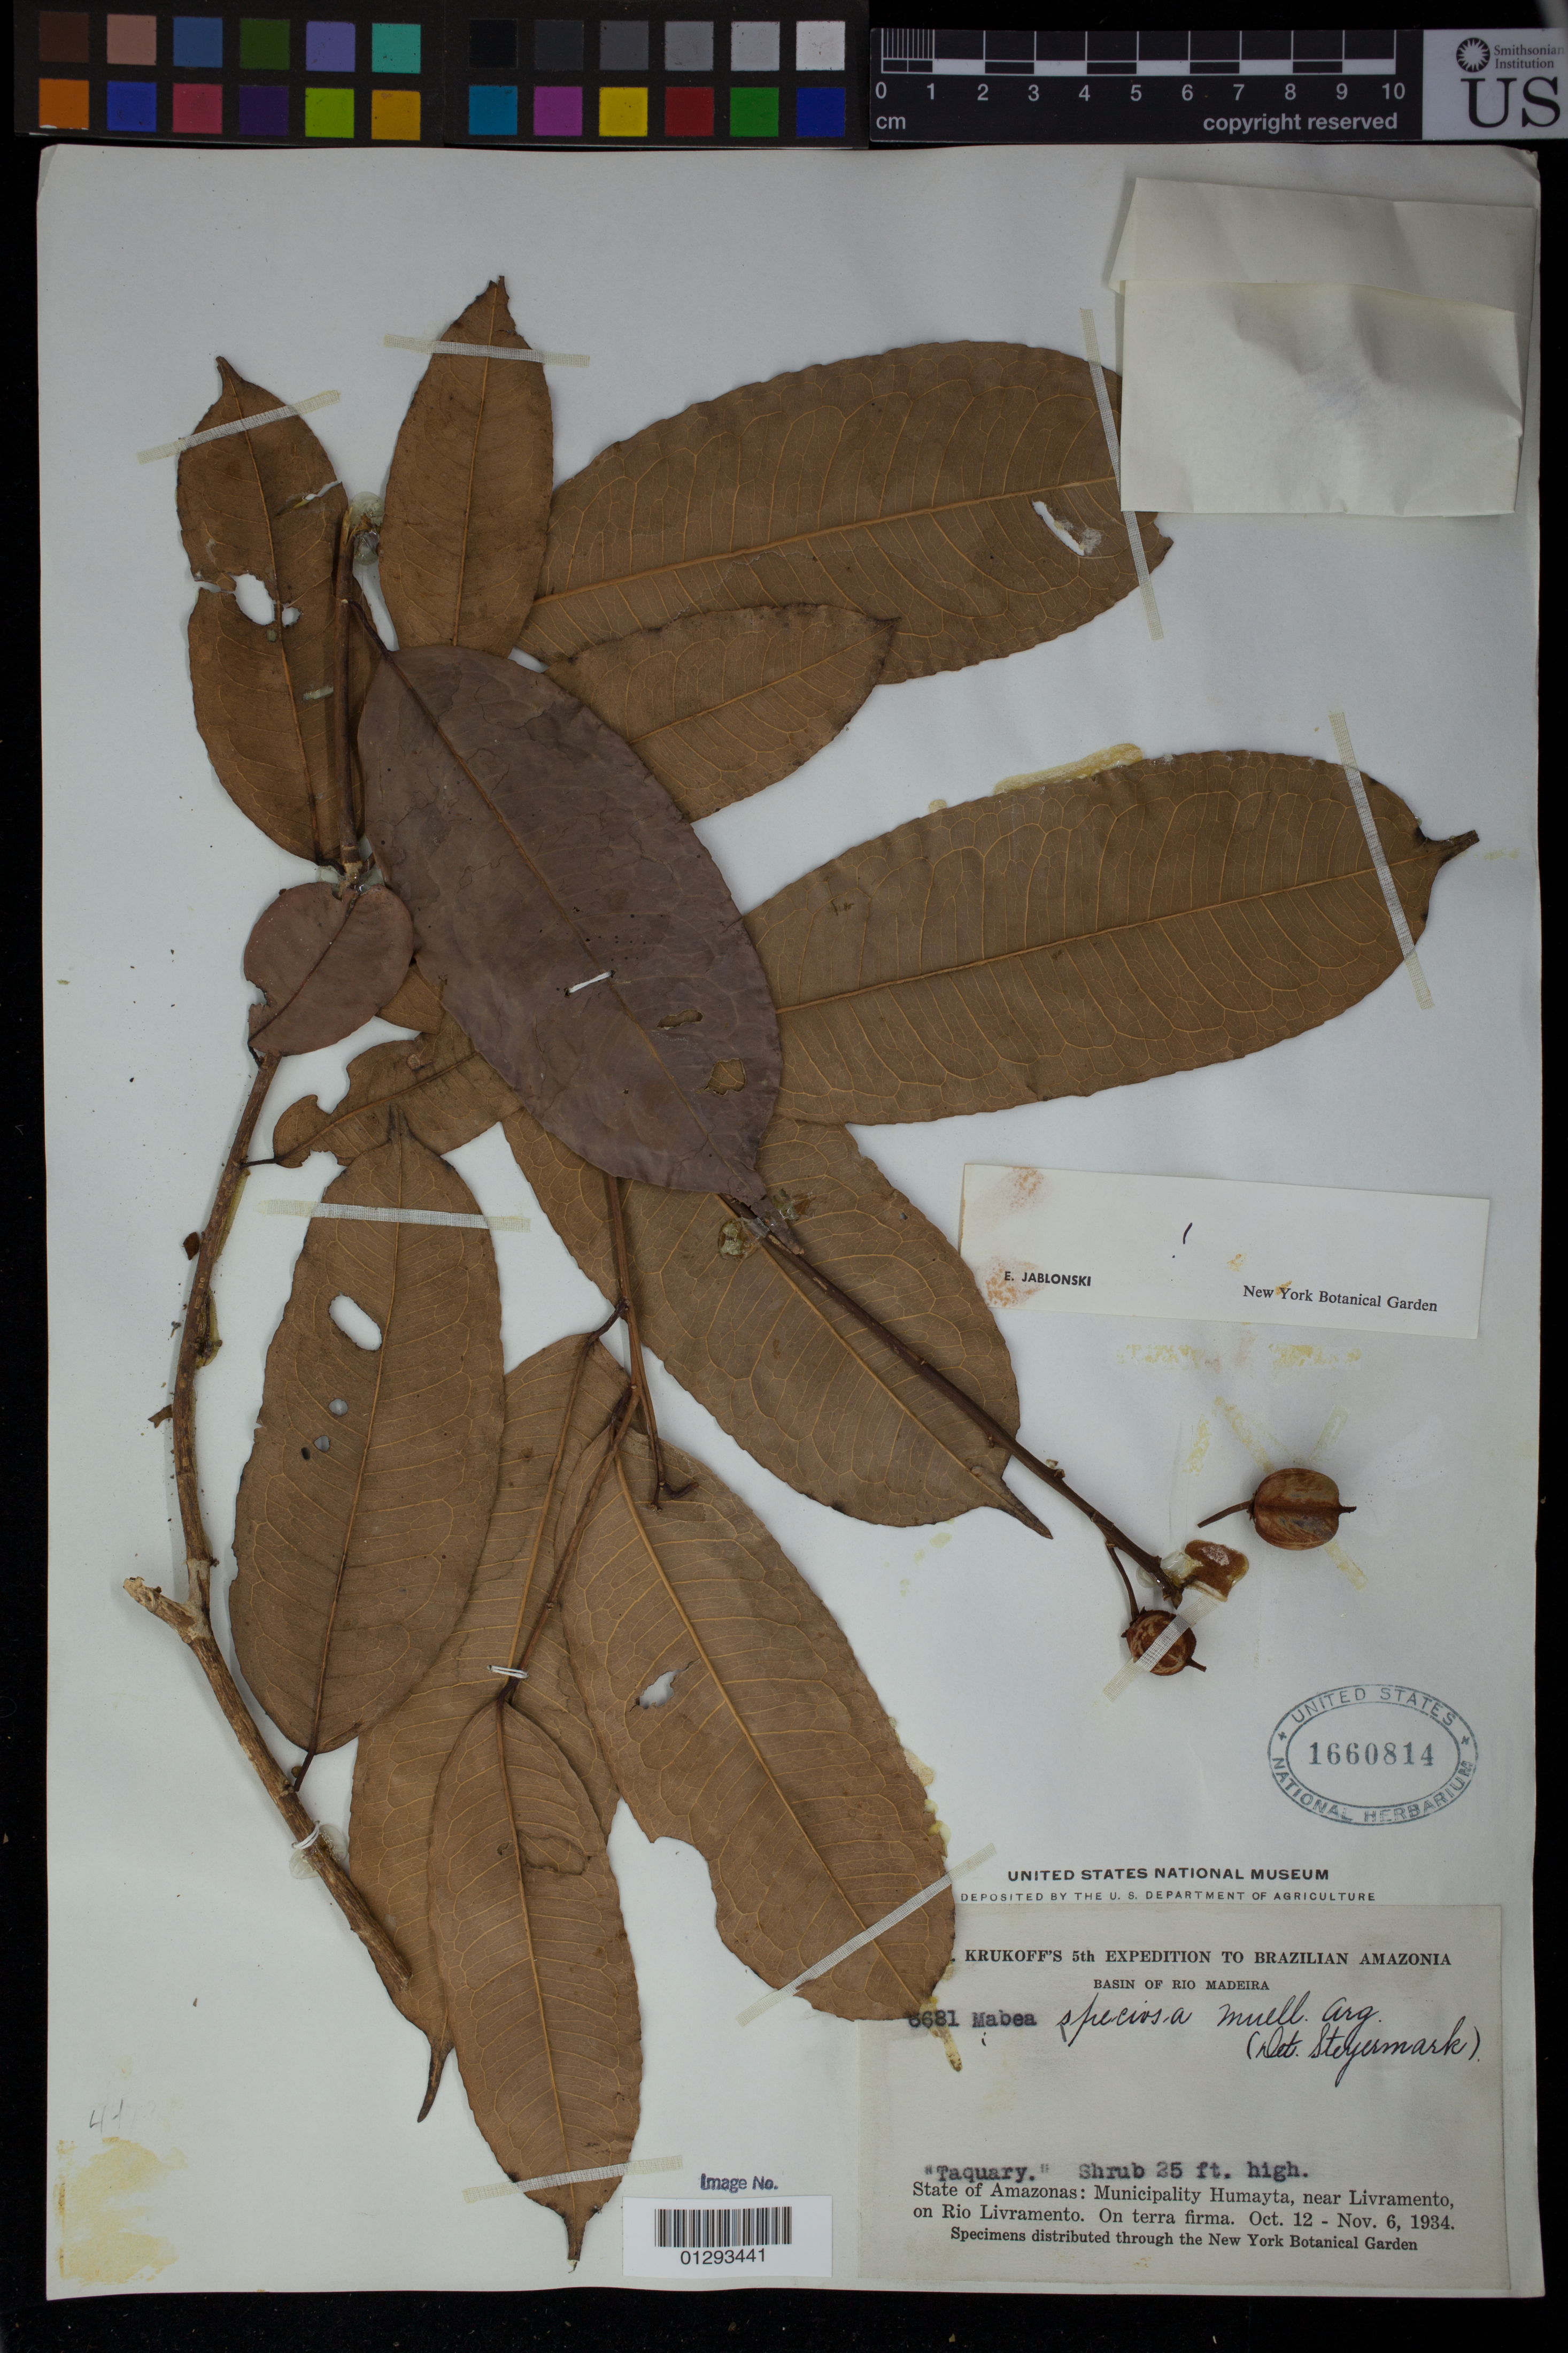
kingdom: Plantae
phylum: Tracheophyta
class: Magnoliopsida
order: Malpighiales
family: Euphorbiaceae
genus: Mabea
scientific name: Mabea speciosa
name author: Müll. Arg.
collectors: B. A. Krukoff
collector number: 6681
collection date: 1934-10-12/1934-11-06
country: Brazil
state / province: Amazonas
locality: Municipality Humayta, near Livramento, on Rio Livramento.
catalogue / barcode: US 1660814